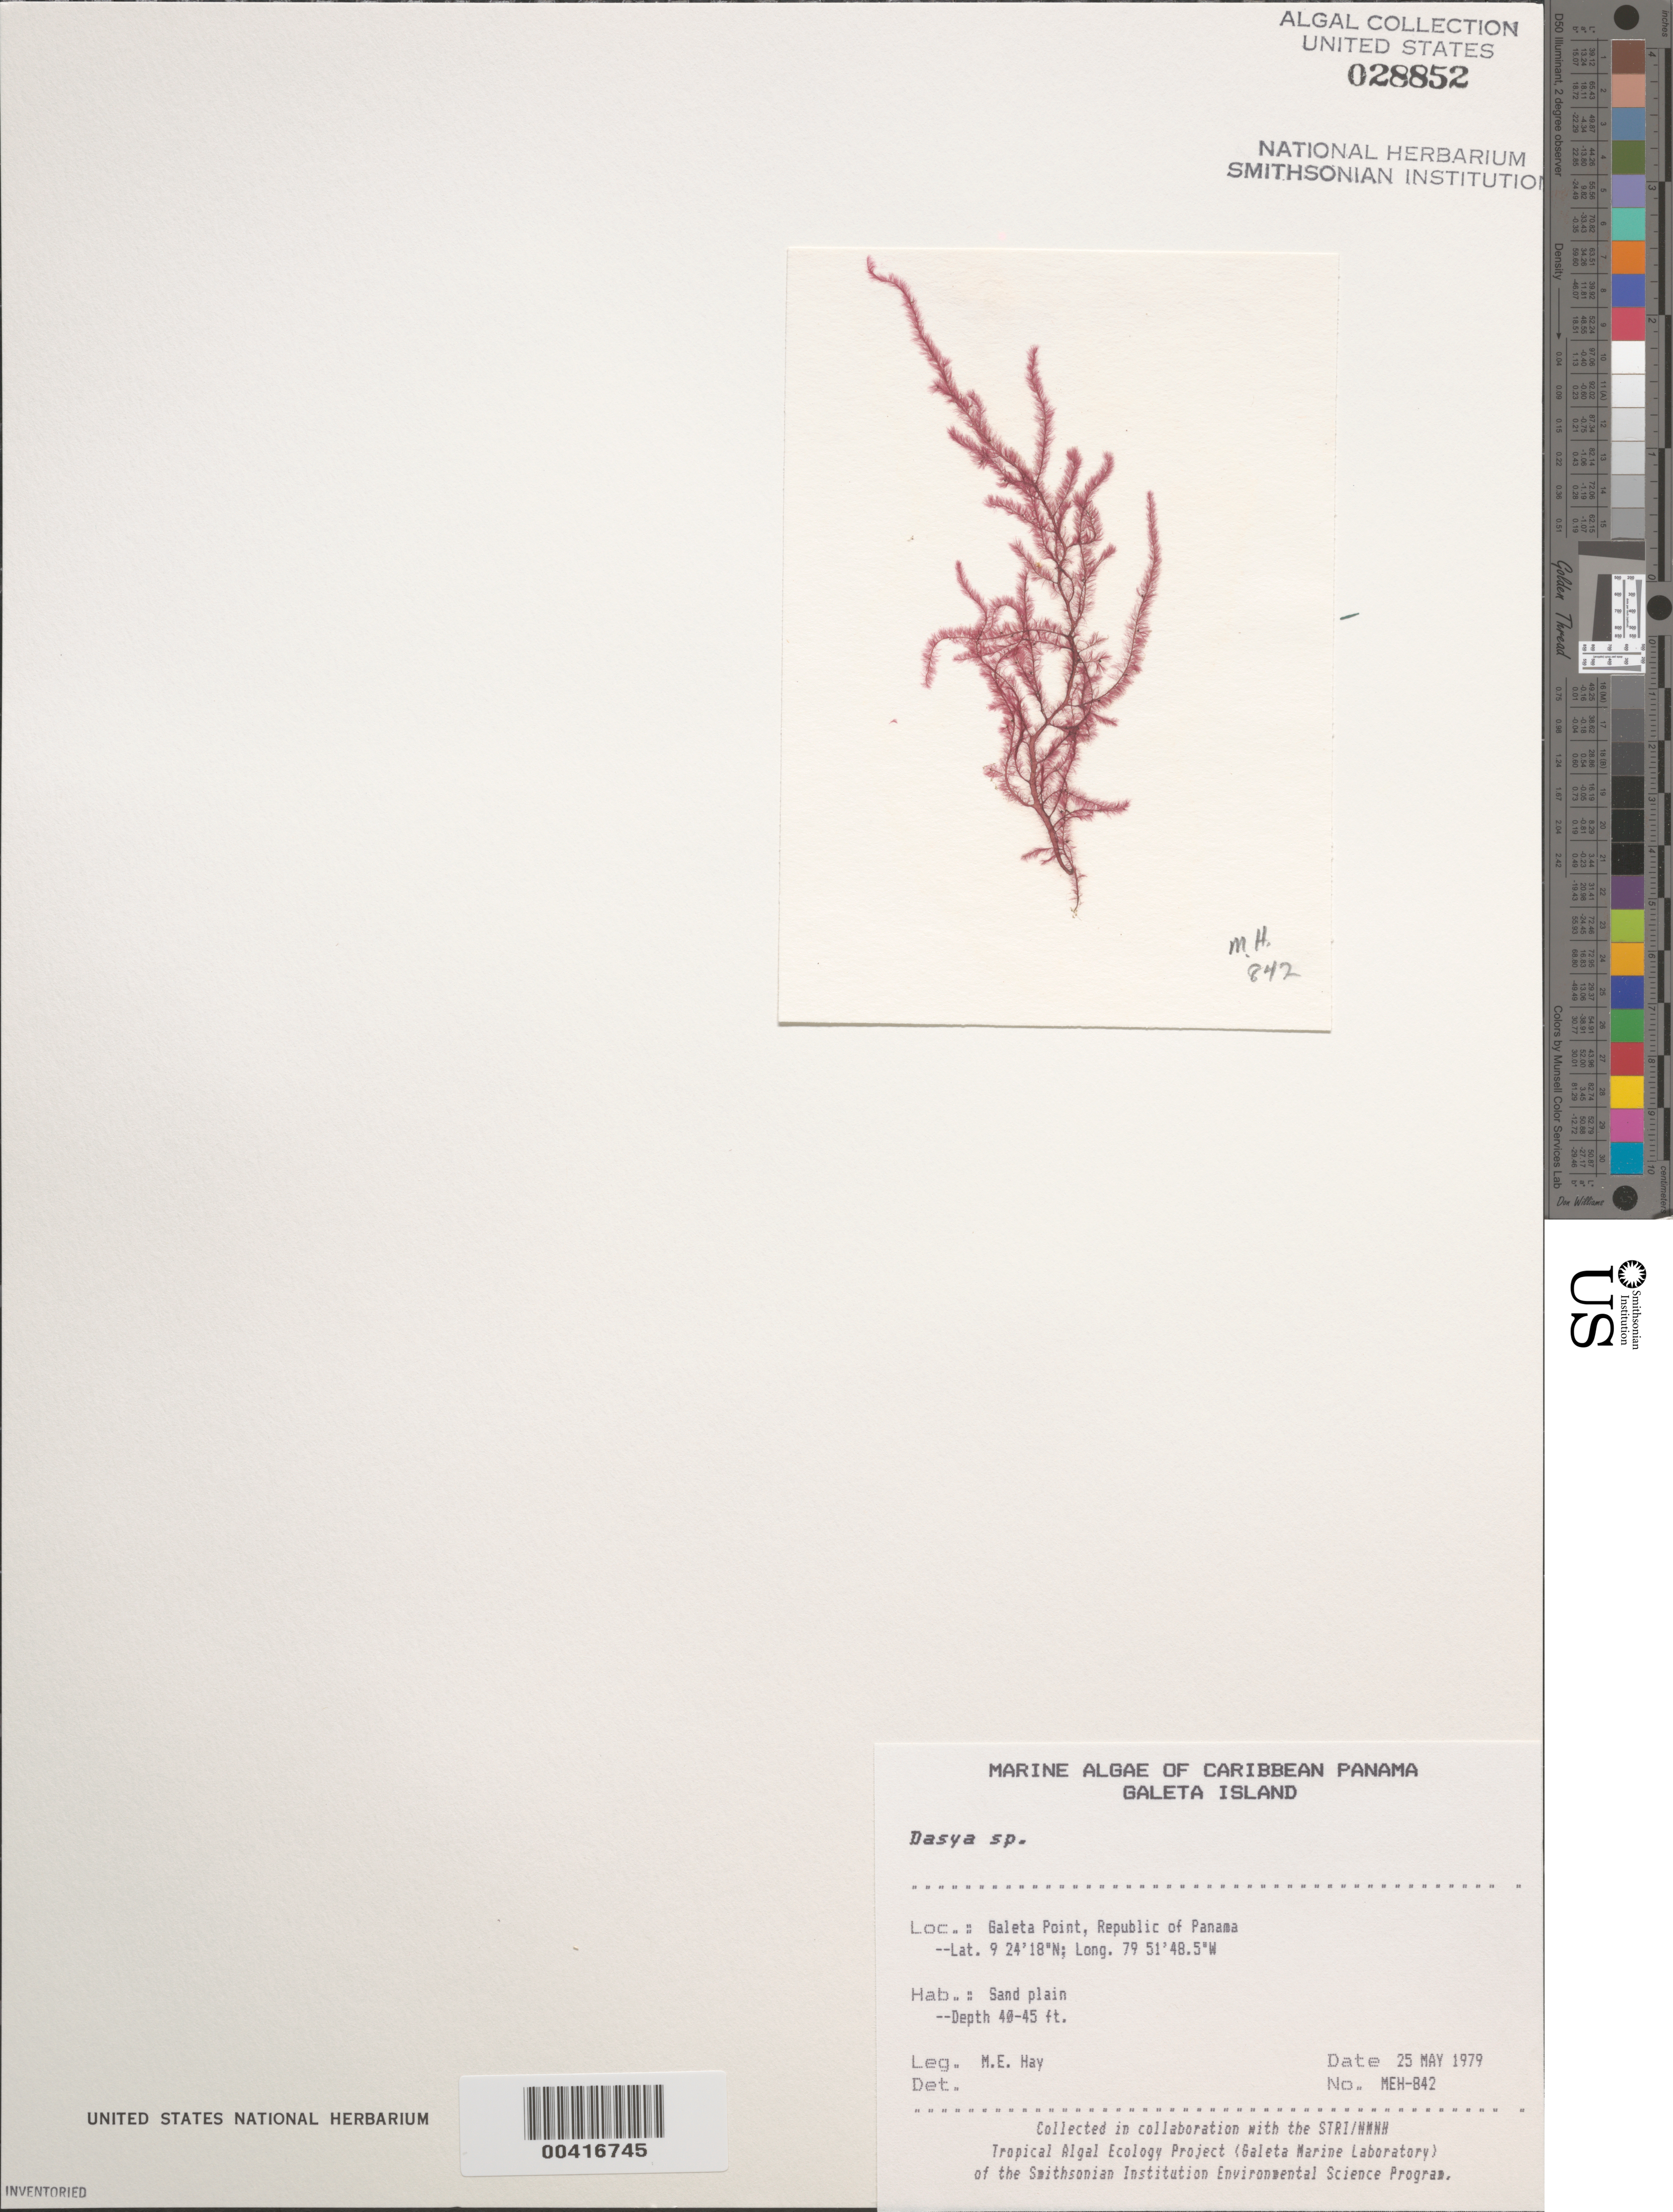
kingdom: Plantae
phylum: Rhodophyta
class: Florideophyceae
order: Ceramiales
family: Dasyaceae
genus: Dasya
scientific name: Dasya sp.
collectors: M. E. Hay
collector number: MEH-842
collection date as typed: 25 May 1979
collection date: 1979-05-25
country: Panama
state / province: Colón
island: Galeta Island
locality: Galeta Point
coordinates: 9 24' 18" N, 79 51' 48.5" W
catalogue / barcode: US 28852